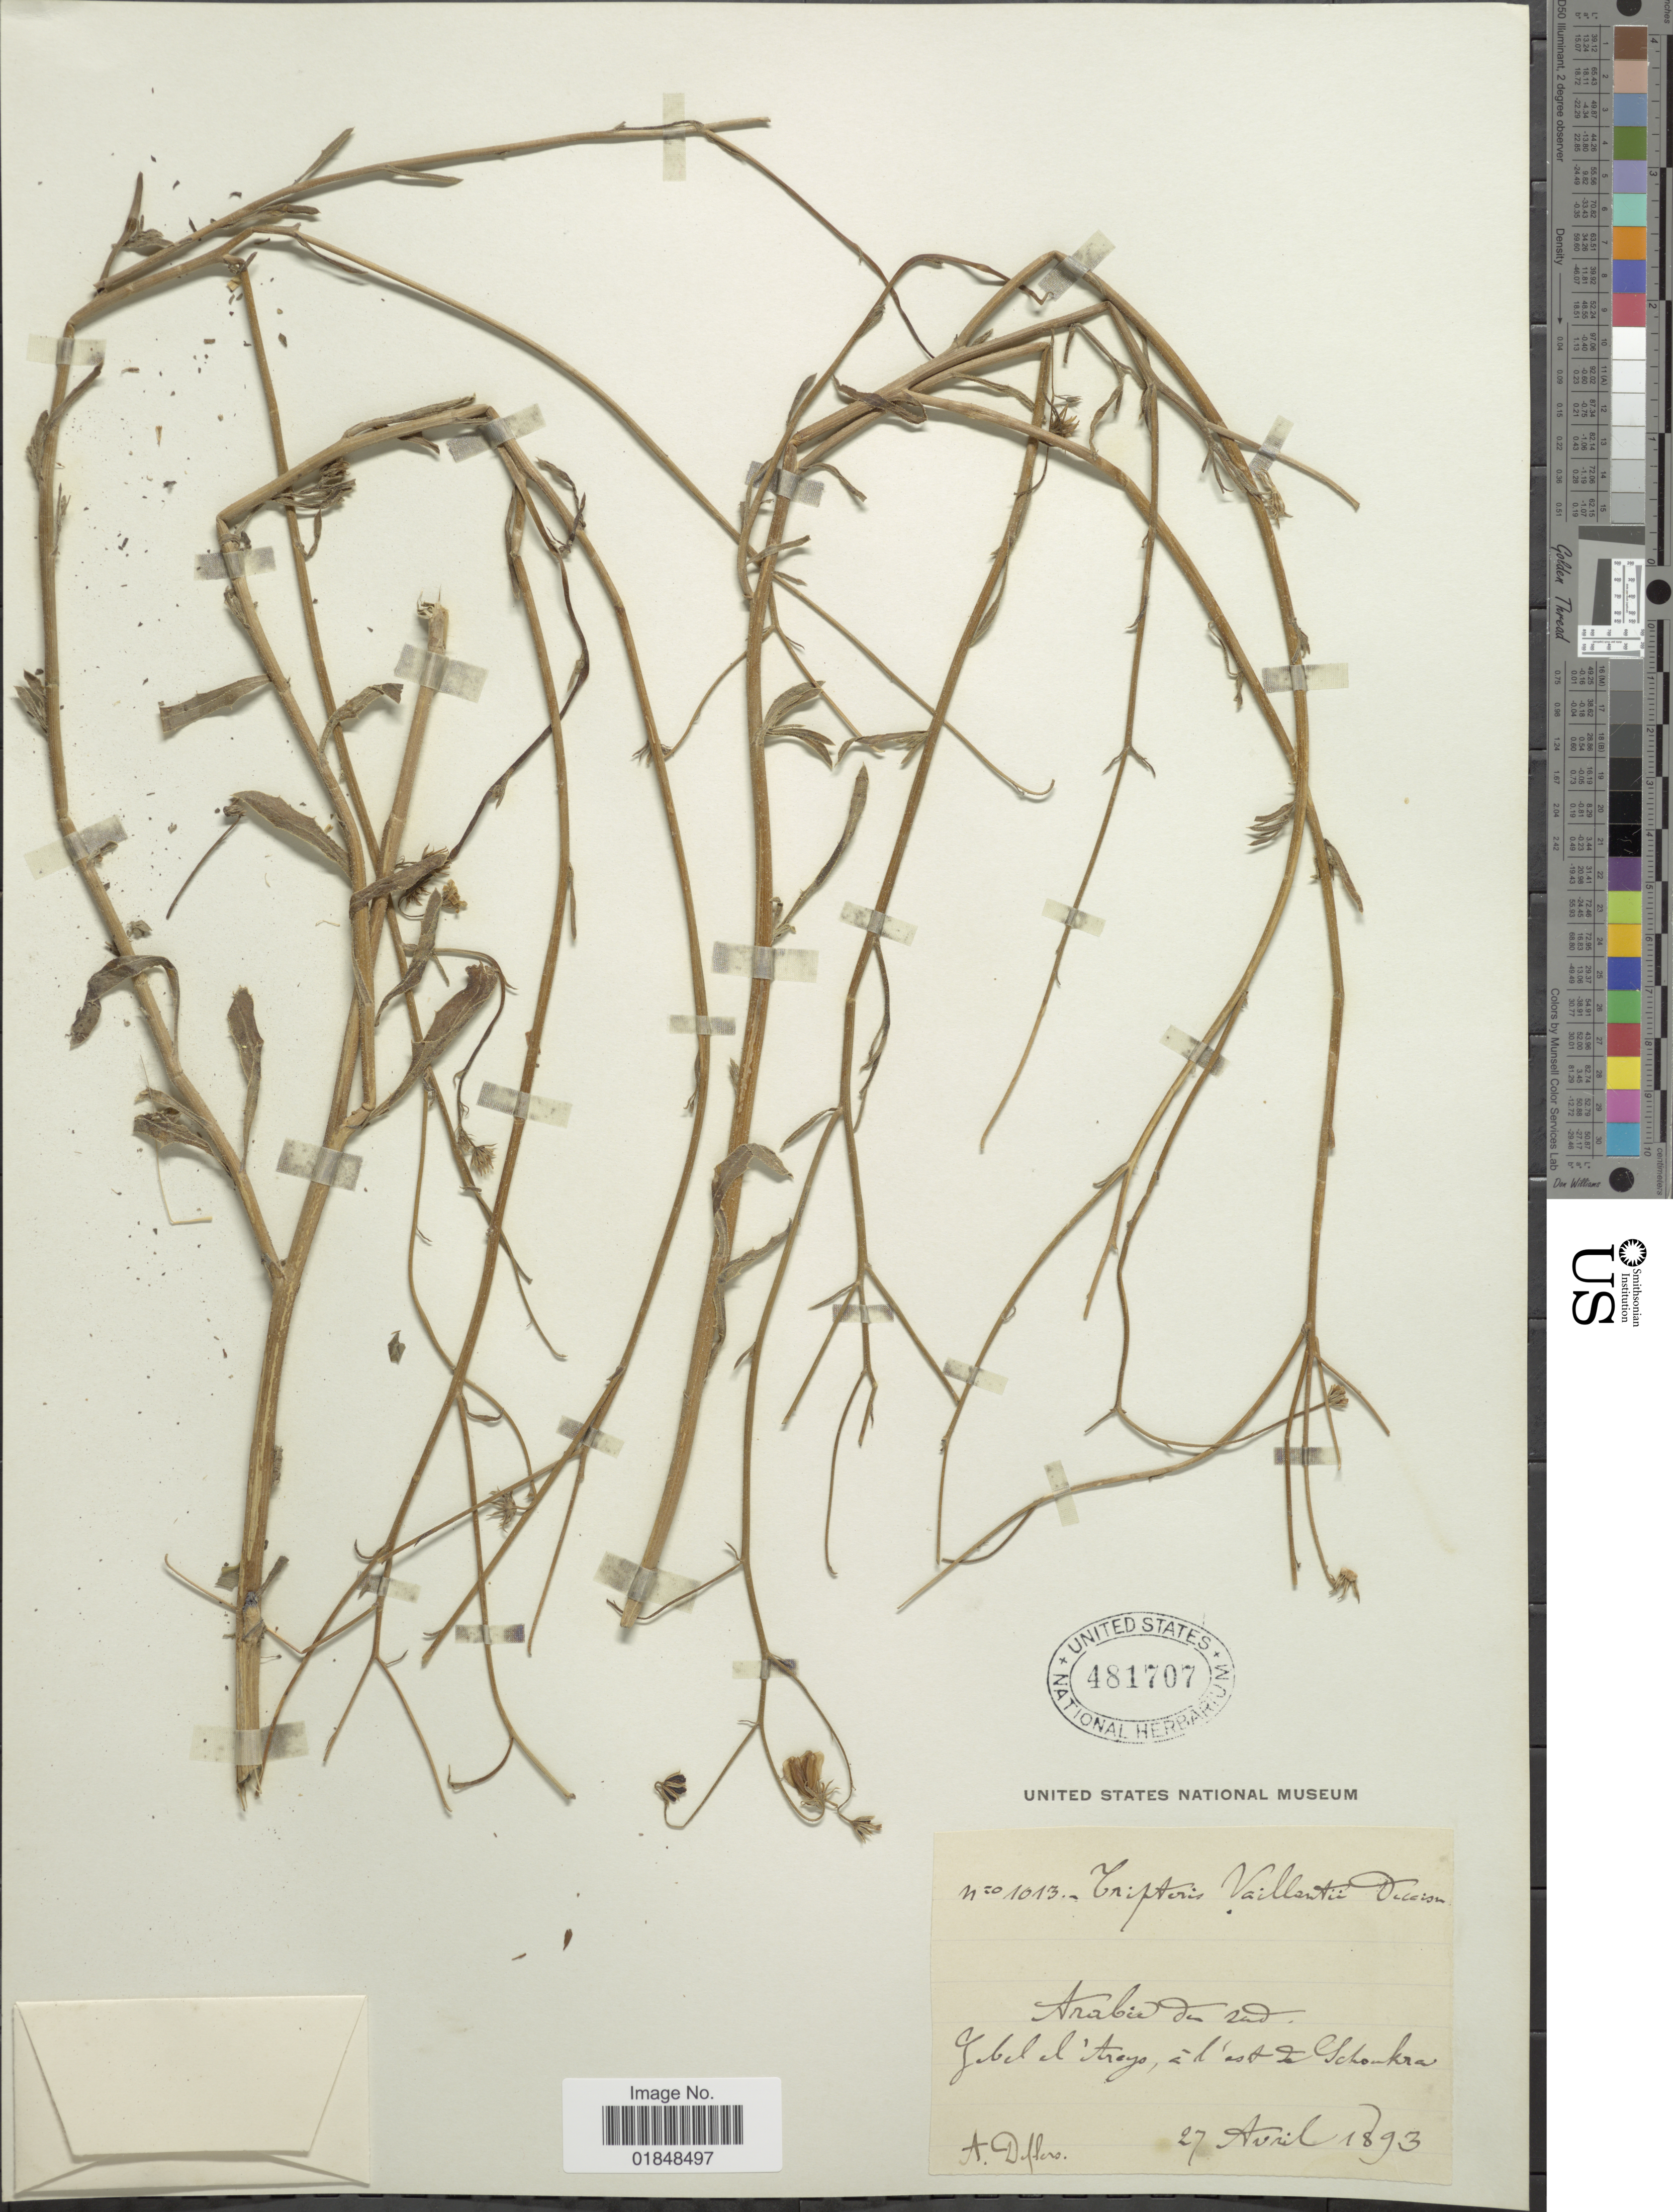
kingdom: Plantae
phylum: Tracheophyta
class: Magnoliopsida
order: Asterales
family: Asteraceae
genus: Tripteris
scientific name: Tripteris vaillantii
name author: Decne.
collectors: A. Deflers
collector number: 1013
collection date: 1893-04-27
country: Saudi Arabia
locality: Gebel d'Atrayo, sil est de Schonkra [interpreted]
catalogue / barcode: US 481707